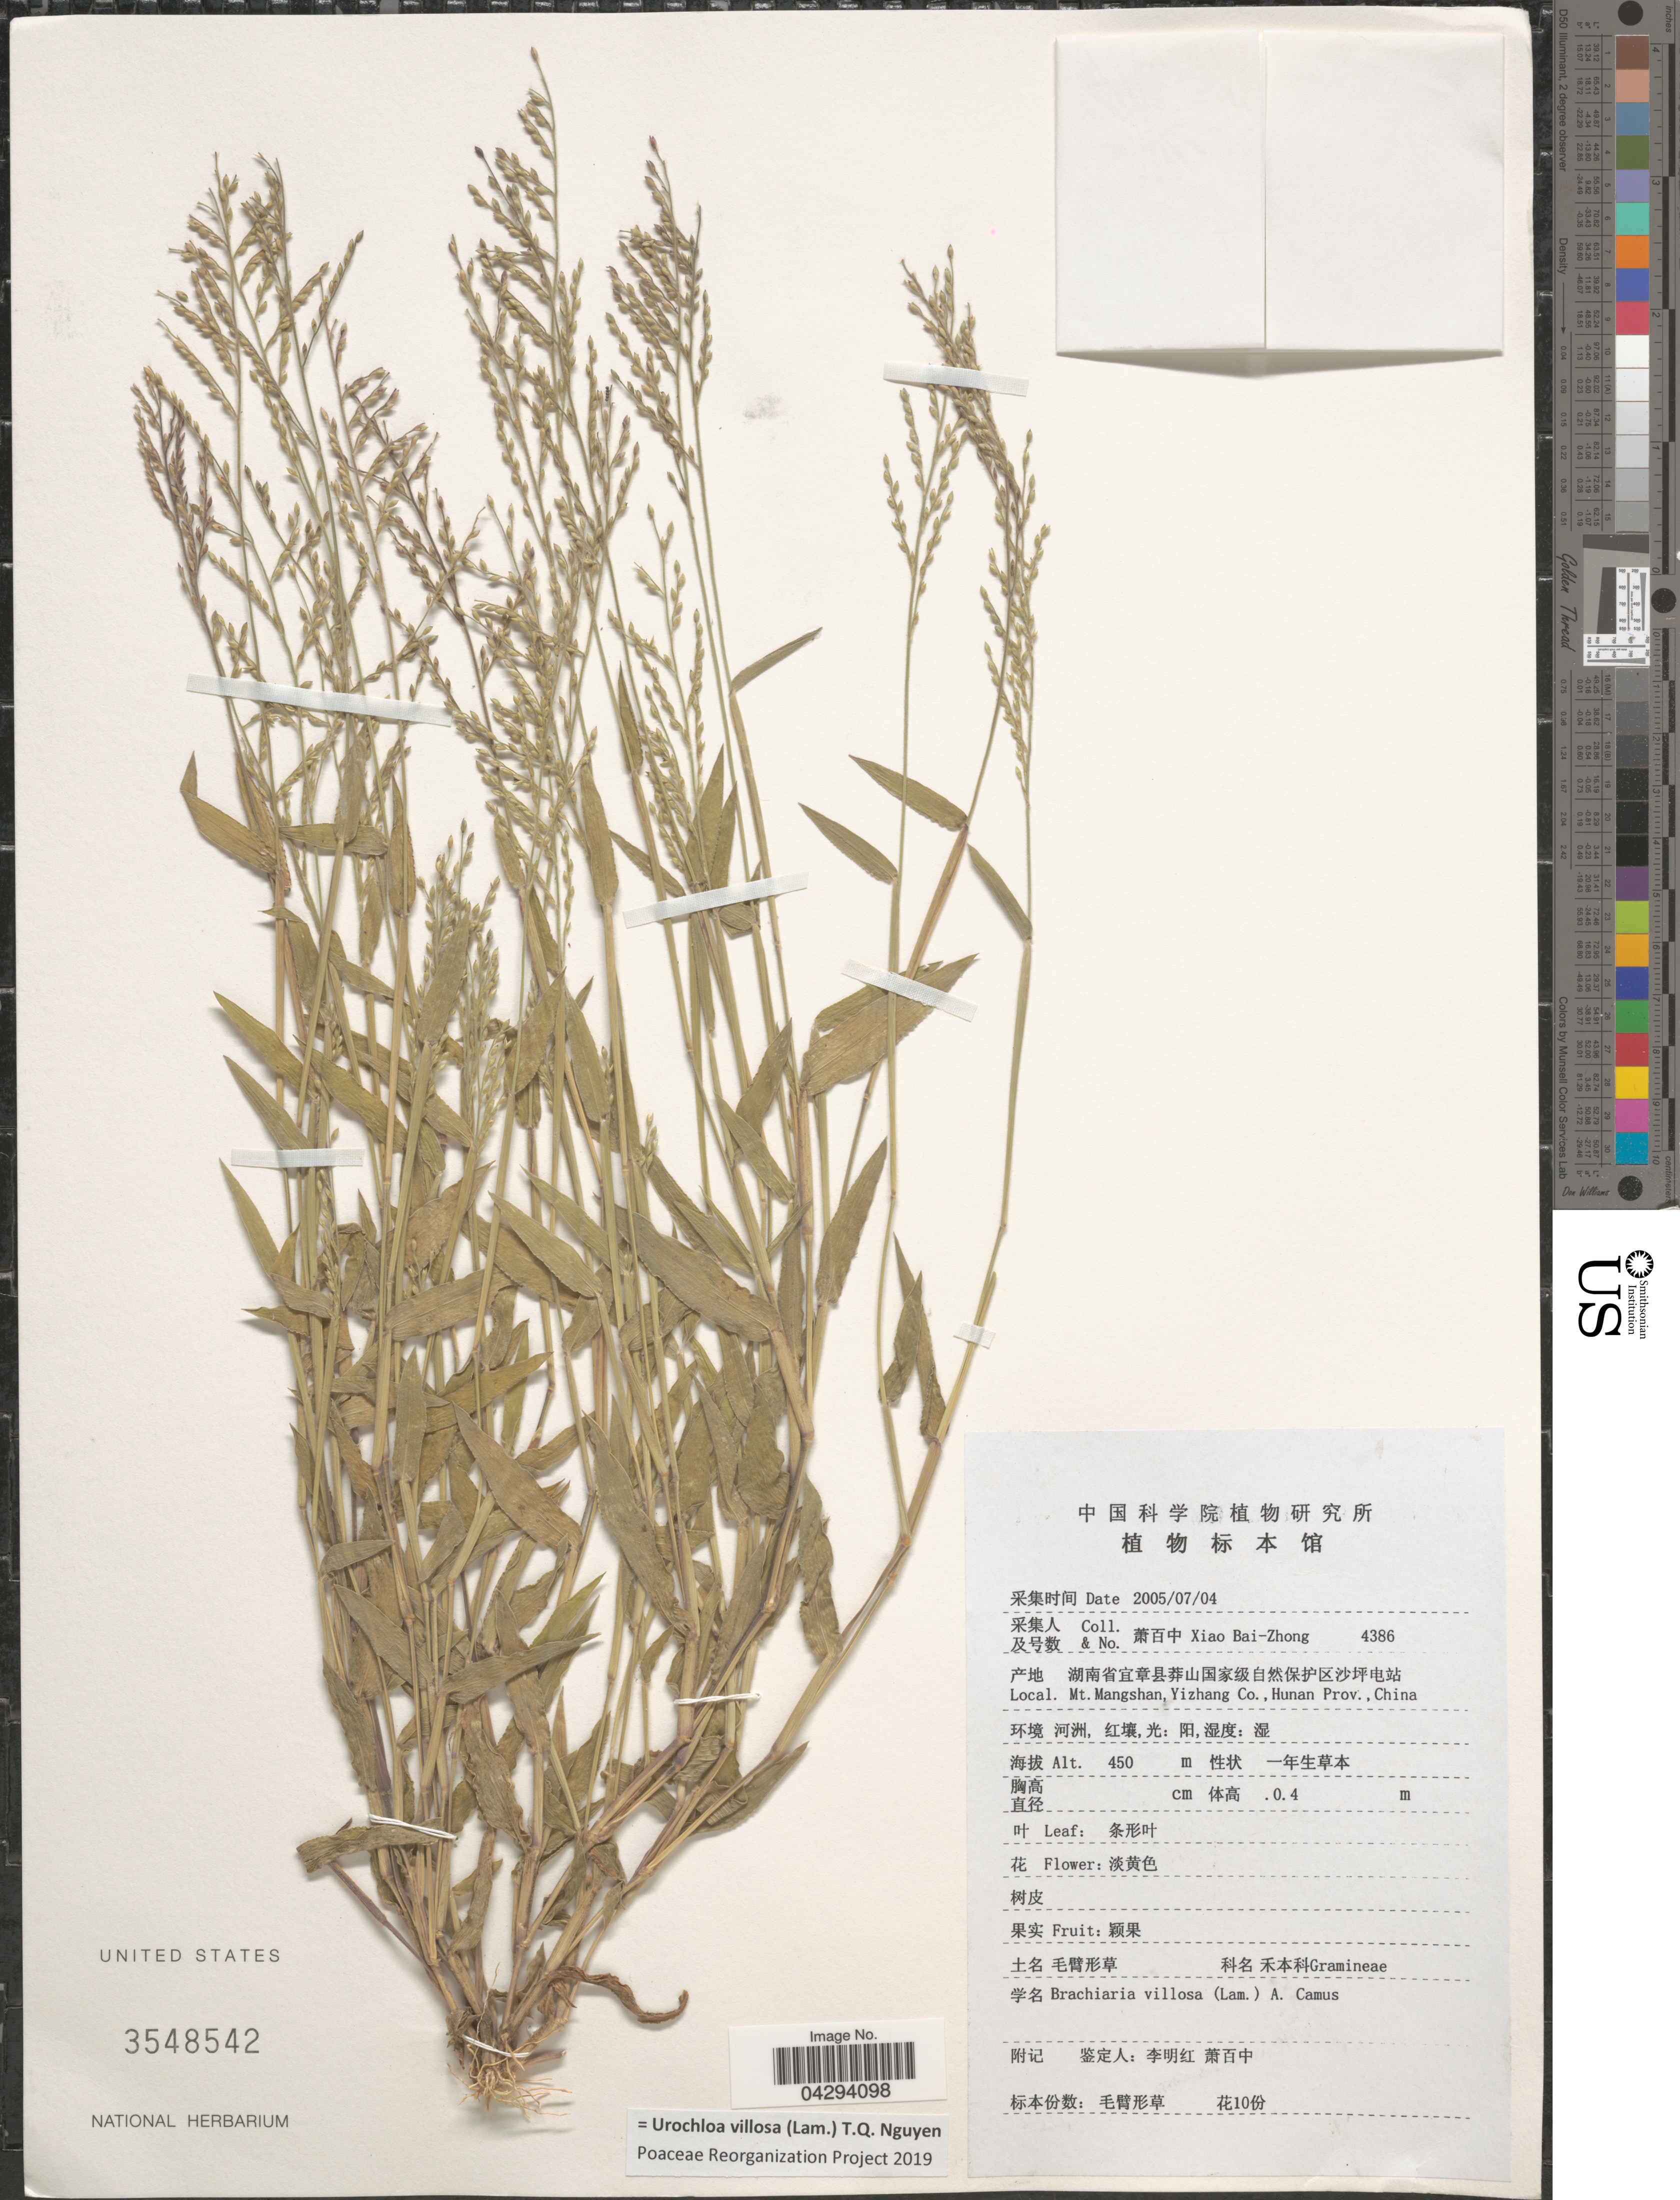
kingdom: Plantae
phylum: Tracheophyta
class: Liliopsida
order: Poales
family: Poaceae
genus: Urochloa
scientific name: Urochloa villosa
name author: (Lam.) T.Q. Nguyen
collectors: B. Z. Xiao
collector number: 4386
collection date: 2005-07-04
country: China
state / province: Hunan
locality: Mt. Mangshan. Yizhang Co.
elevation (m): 450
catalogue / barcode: US 3548542